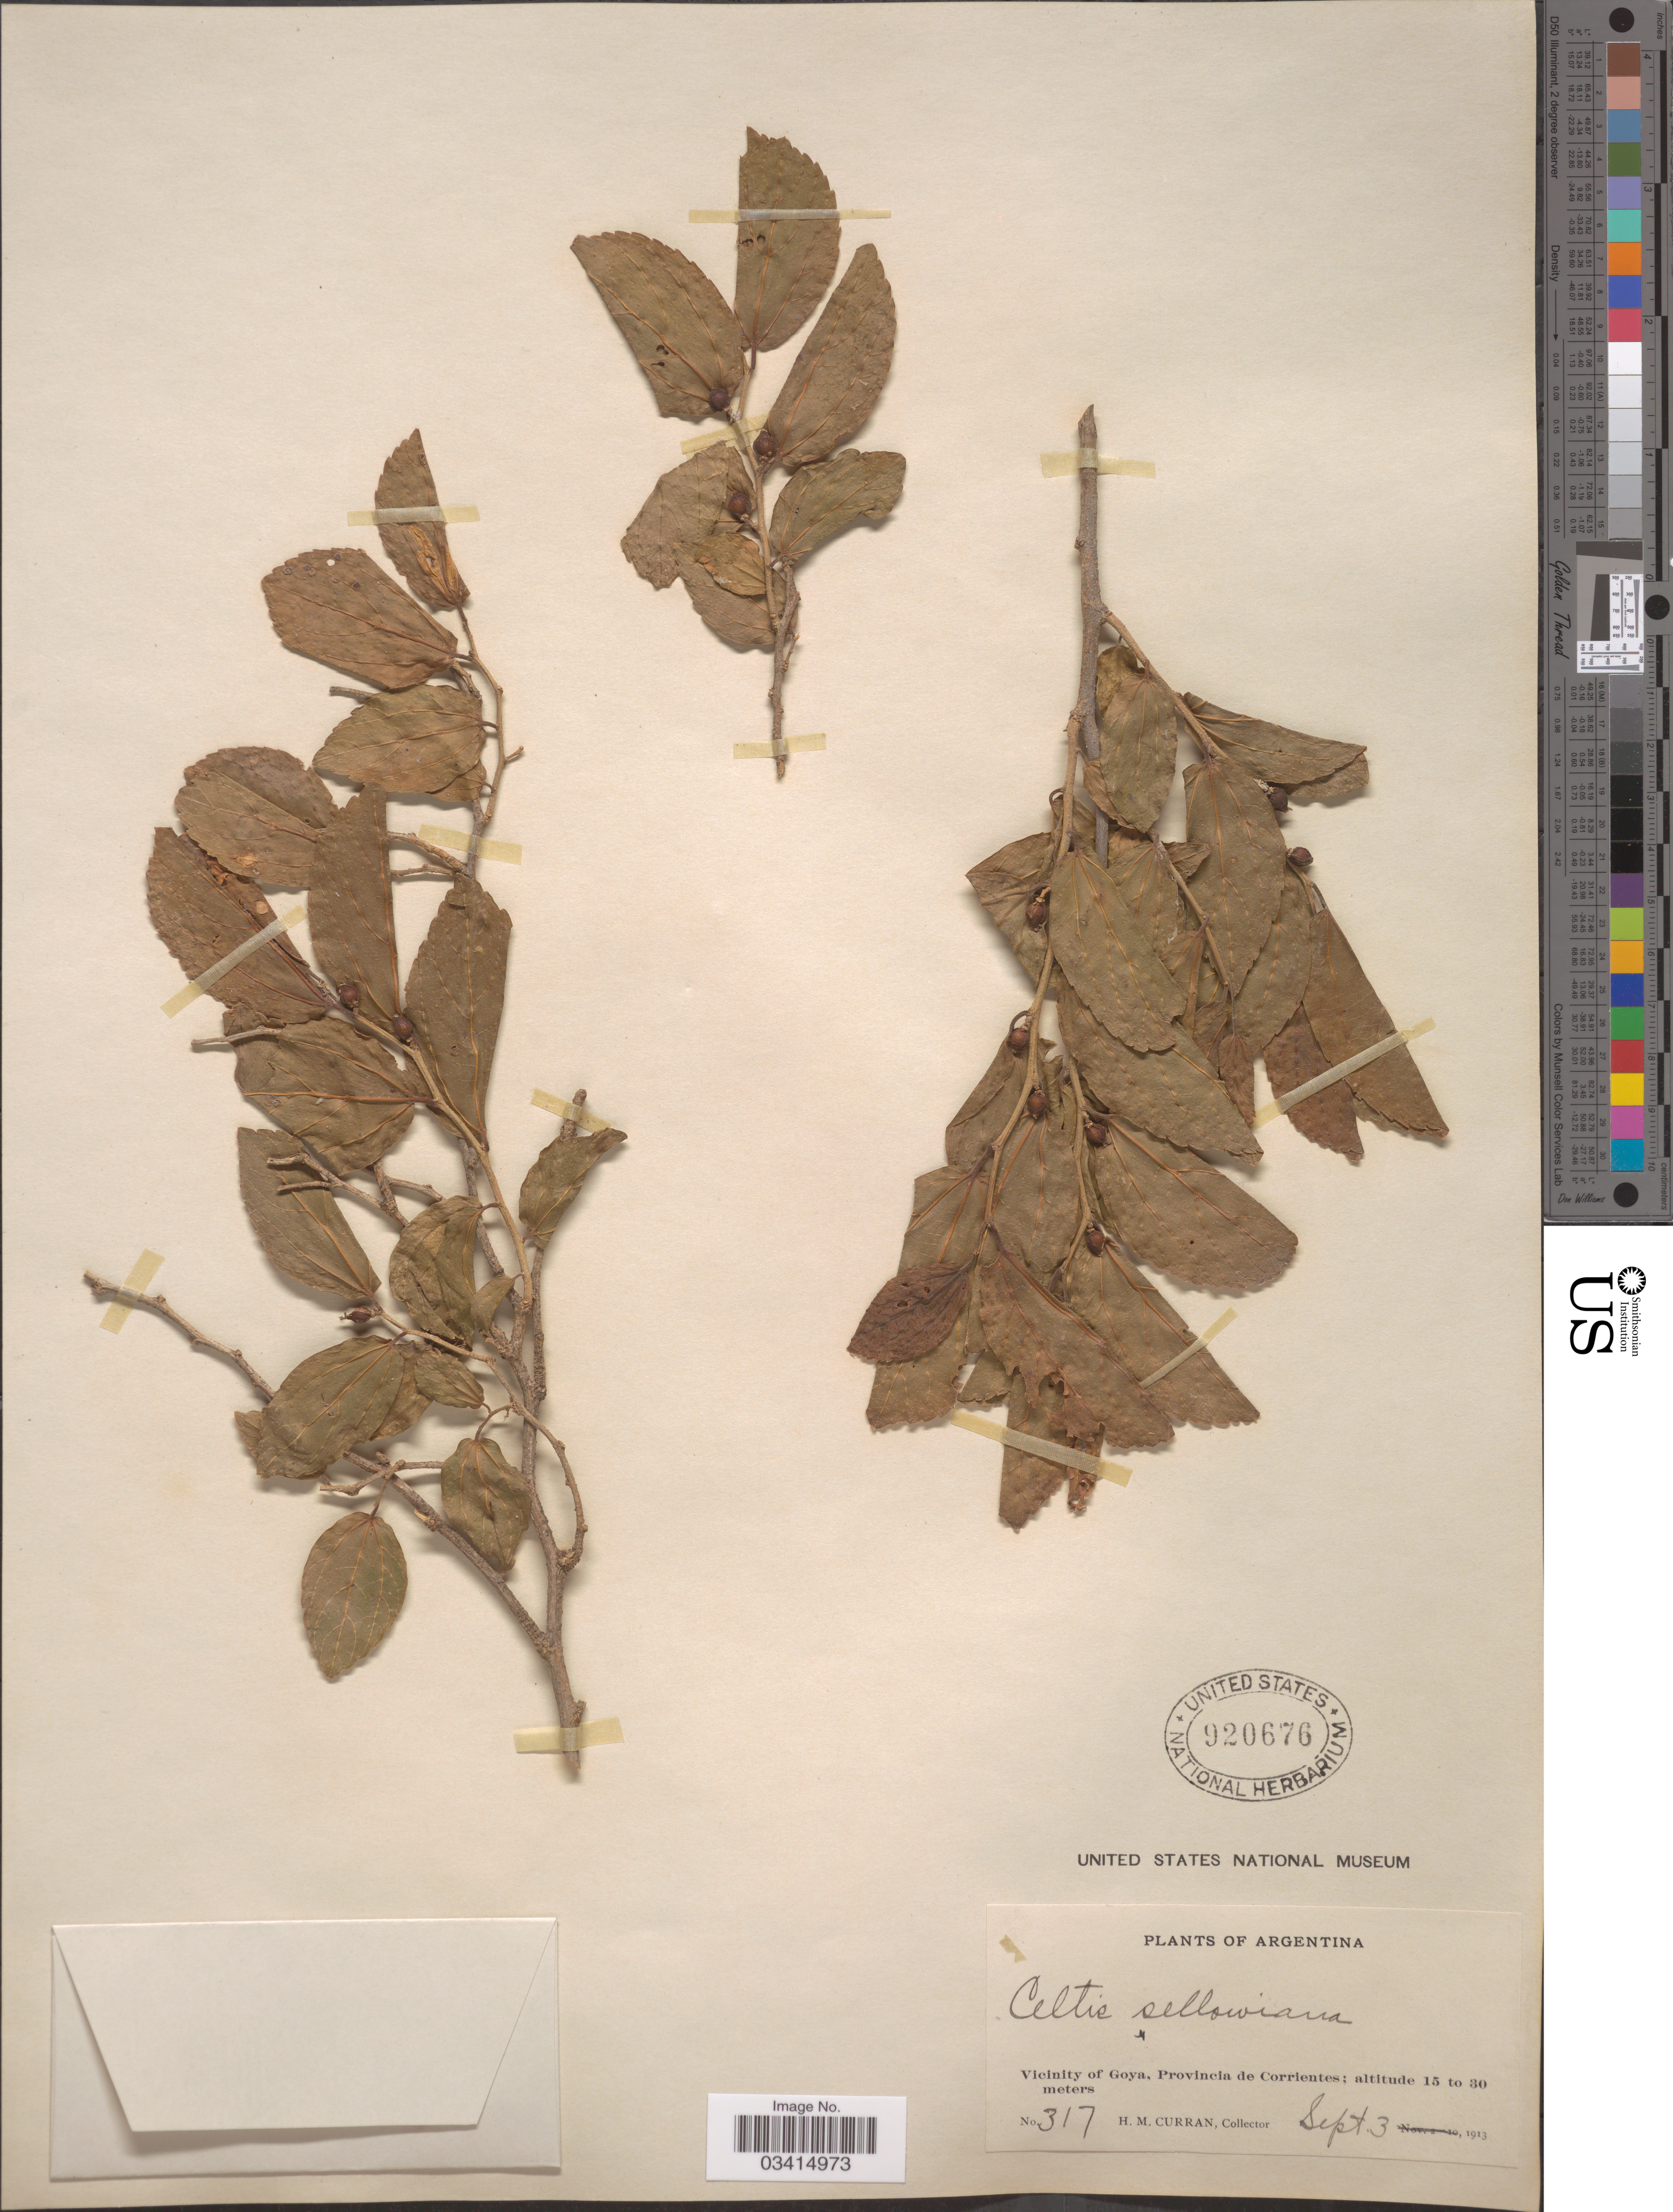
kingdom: Plantae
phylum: Tracheophyta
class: Magnoliopsida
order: Rosales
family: Cannabaceae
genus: Celtis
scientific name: Celtis spinosa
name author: Ruiz ex Miq.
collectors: H. M. Curran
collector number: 317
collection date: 1913-09-03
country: Argentina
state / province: Corrientes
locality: Vicinity of Goya.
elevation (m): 15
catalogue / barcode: US 920676